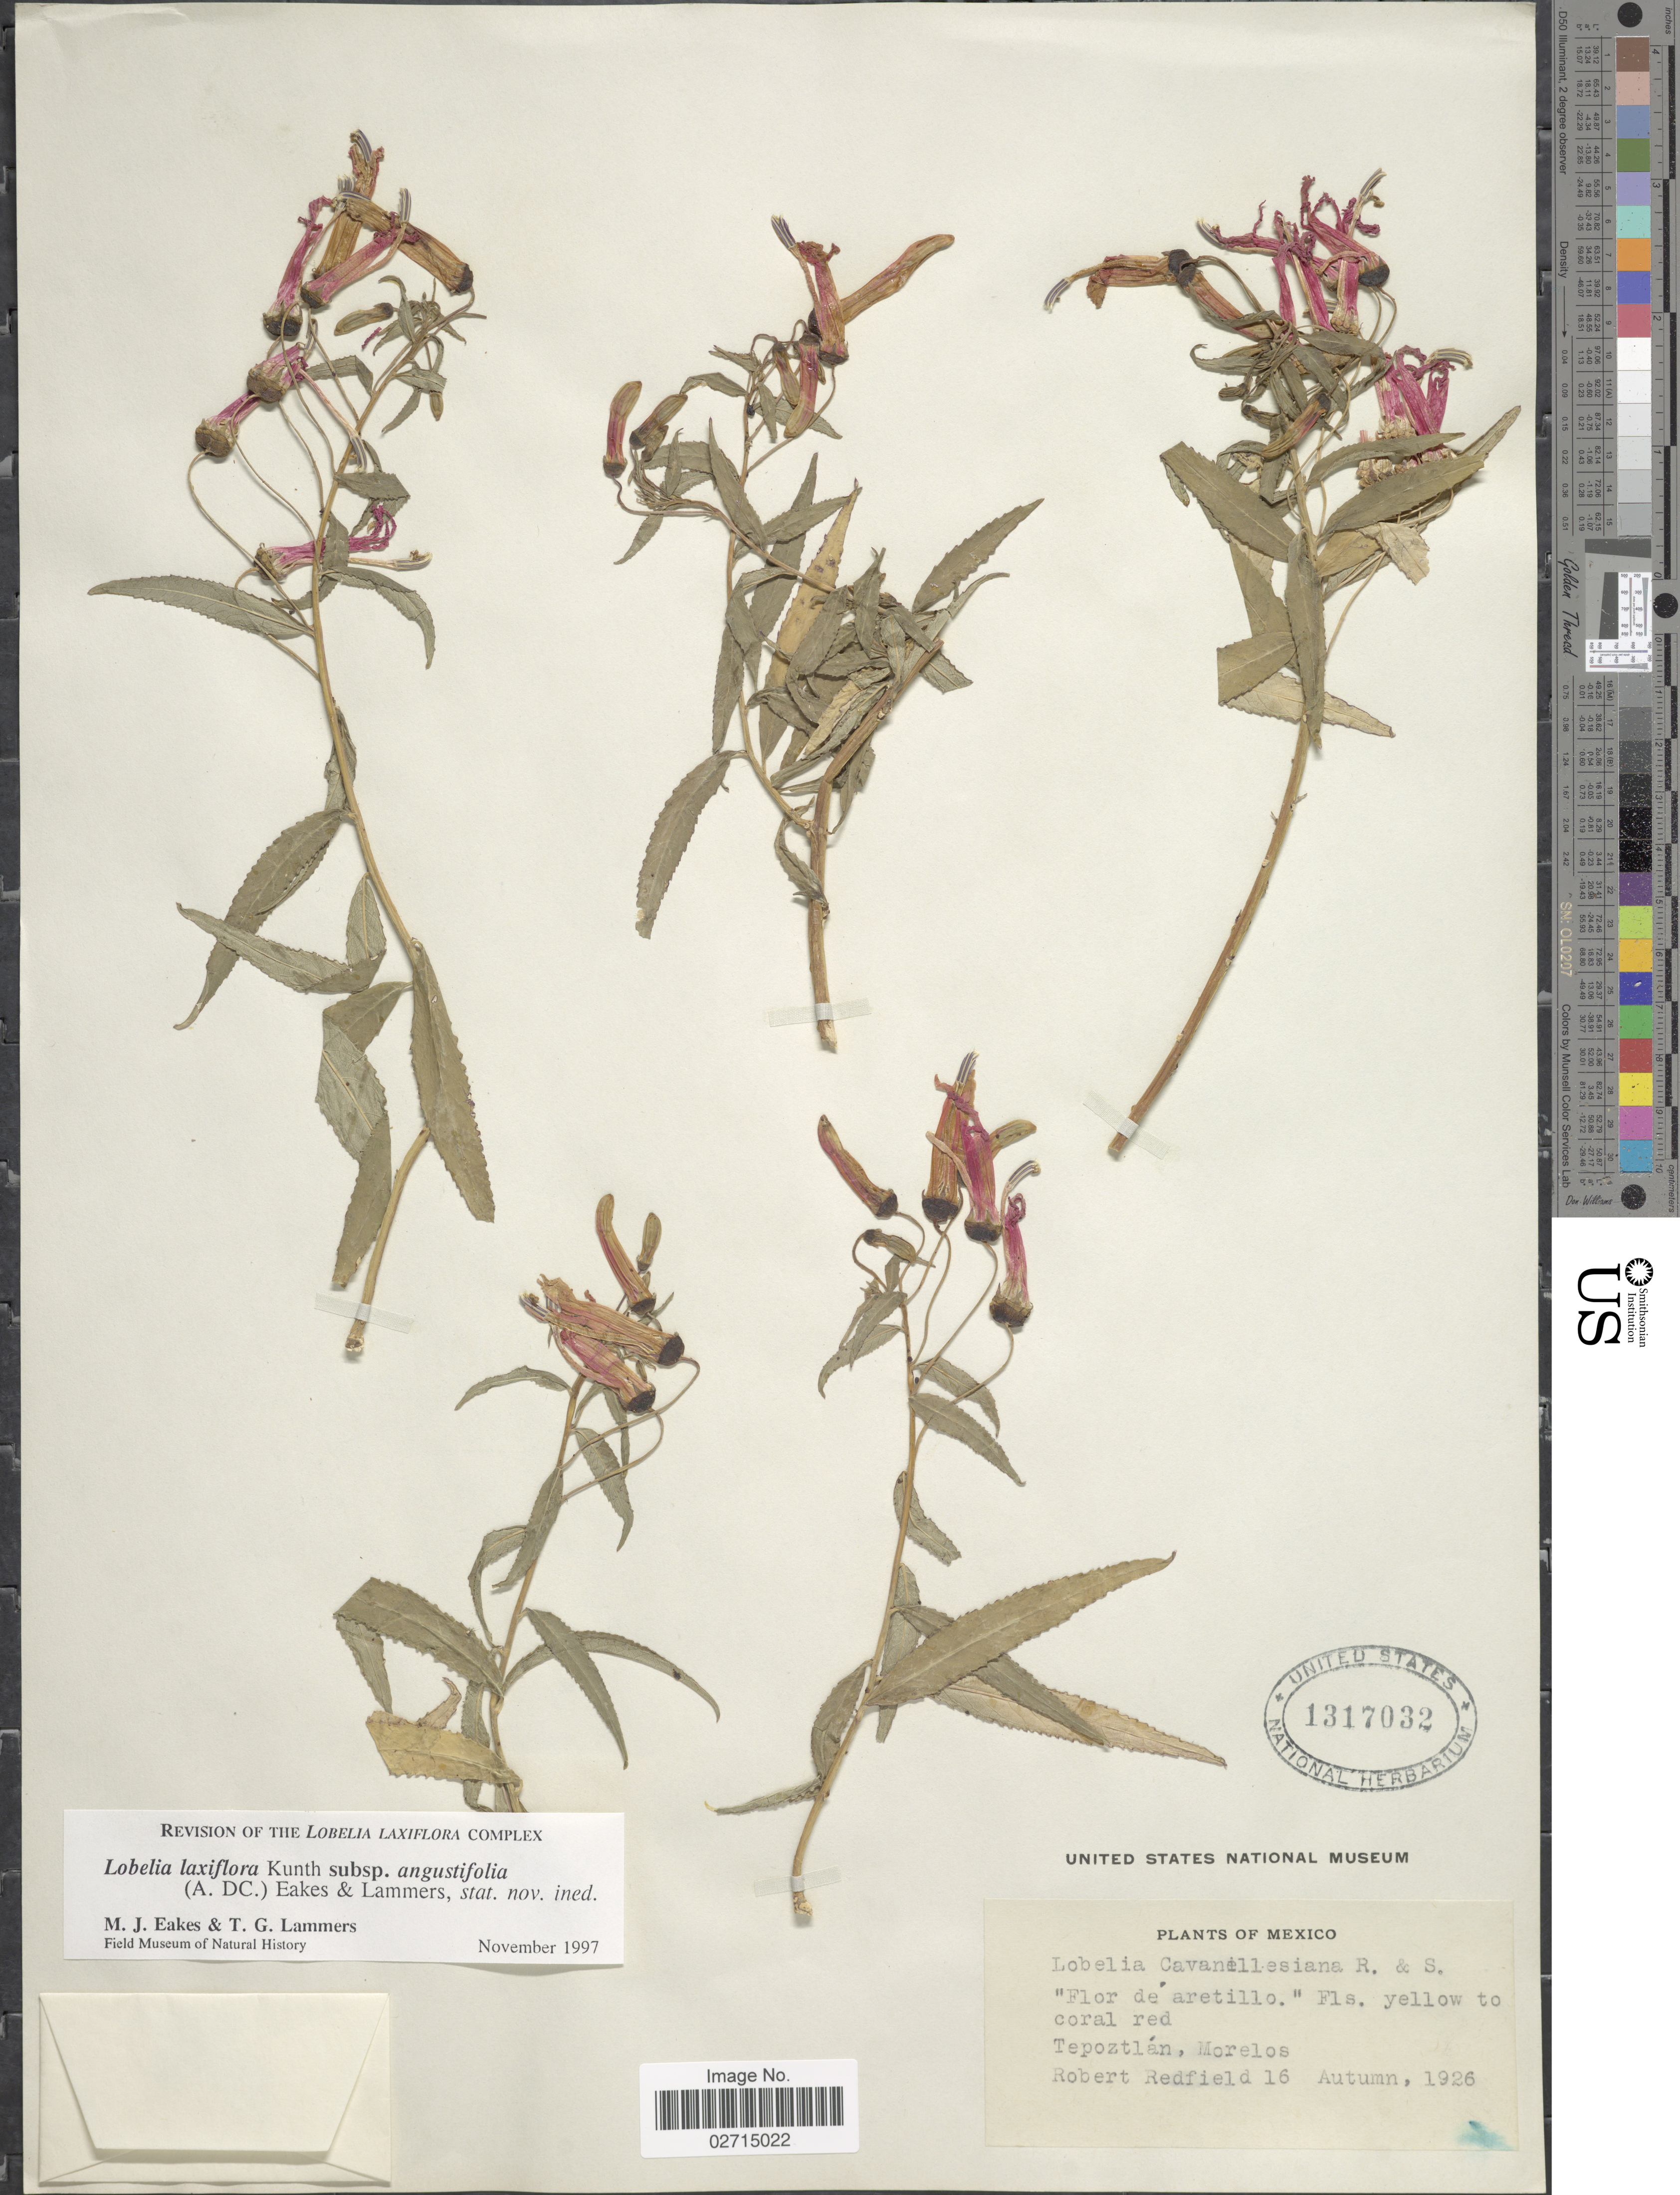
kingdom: Plantae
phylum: Tracheophyta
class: Magnoliopsida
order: Asterales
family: Campanulaceae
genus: Leptocodon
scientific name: Leptocodon laxiflora var. angustifolia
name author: A. DC.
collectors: R. Redfield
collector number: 16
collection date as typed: Autumn, 1926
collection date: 1926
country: Mexico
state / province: Morelos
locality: Tepoztlan, Morelos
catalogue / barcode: US 1317032